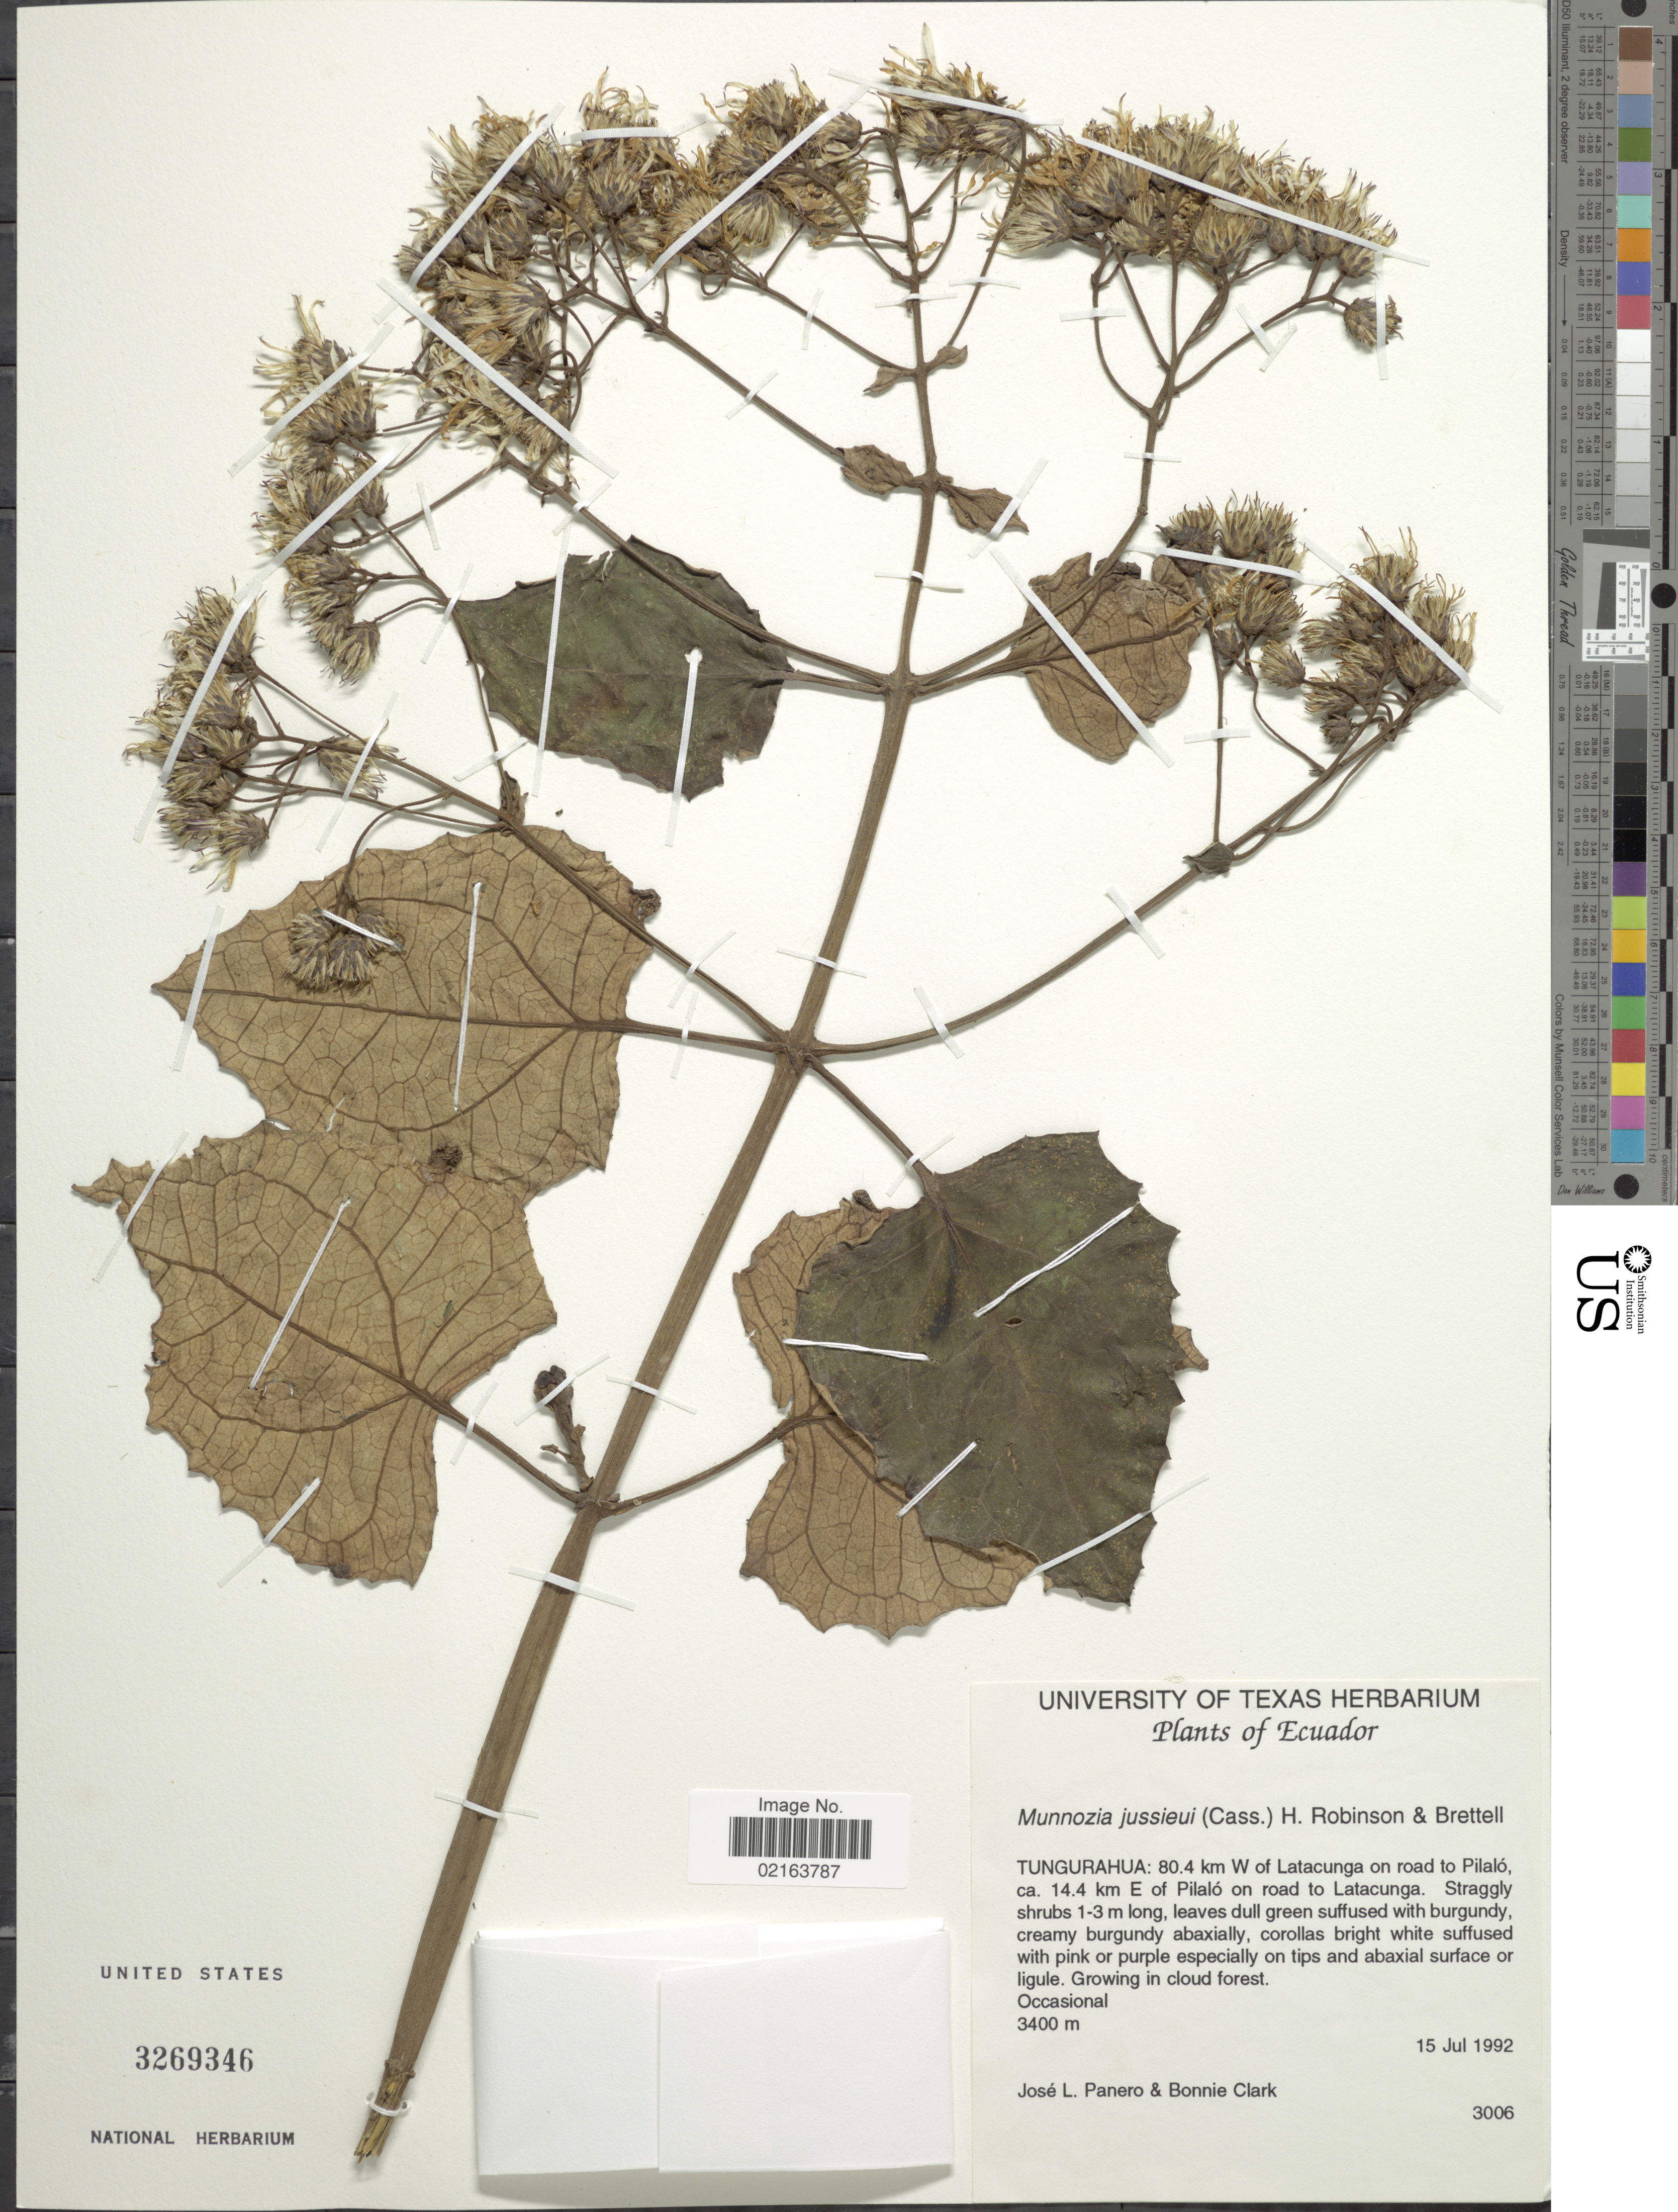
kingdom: Plantae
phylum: Tracheophyta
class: Magnoliopsida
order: Asterales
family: Asteraceae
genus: Munnozia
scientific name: Munnozia jussieui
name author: (Cass.) H. Rob. & Brettell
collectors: J. L. Panero & B. Clark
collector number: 3006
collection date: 1992-07-15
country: Ecuador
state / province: Tungurahua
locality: Tungurahua: 80.4 km W of Katacunga on road to Pilalo, 14.4 km E of Pilalo on road to Latacunga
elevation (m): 3400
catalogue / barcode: US 3269346